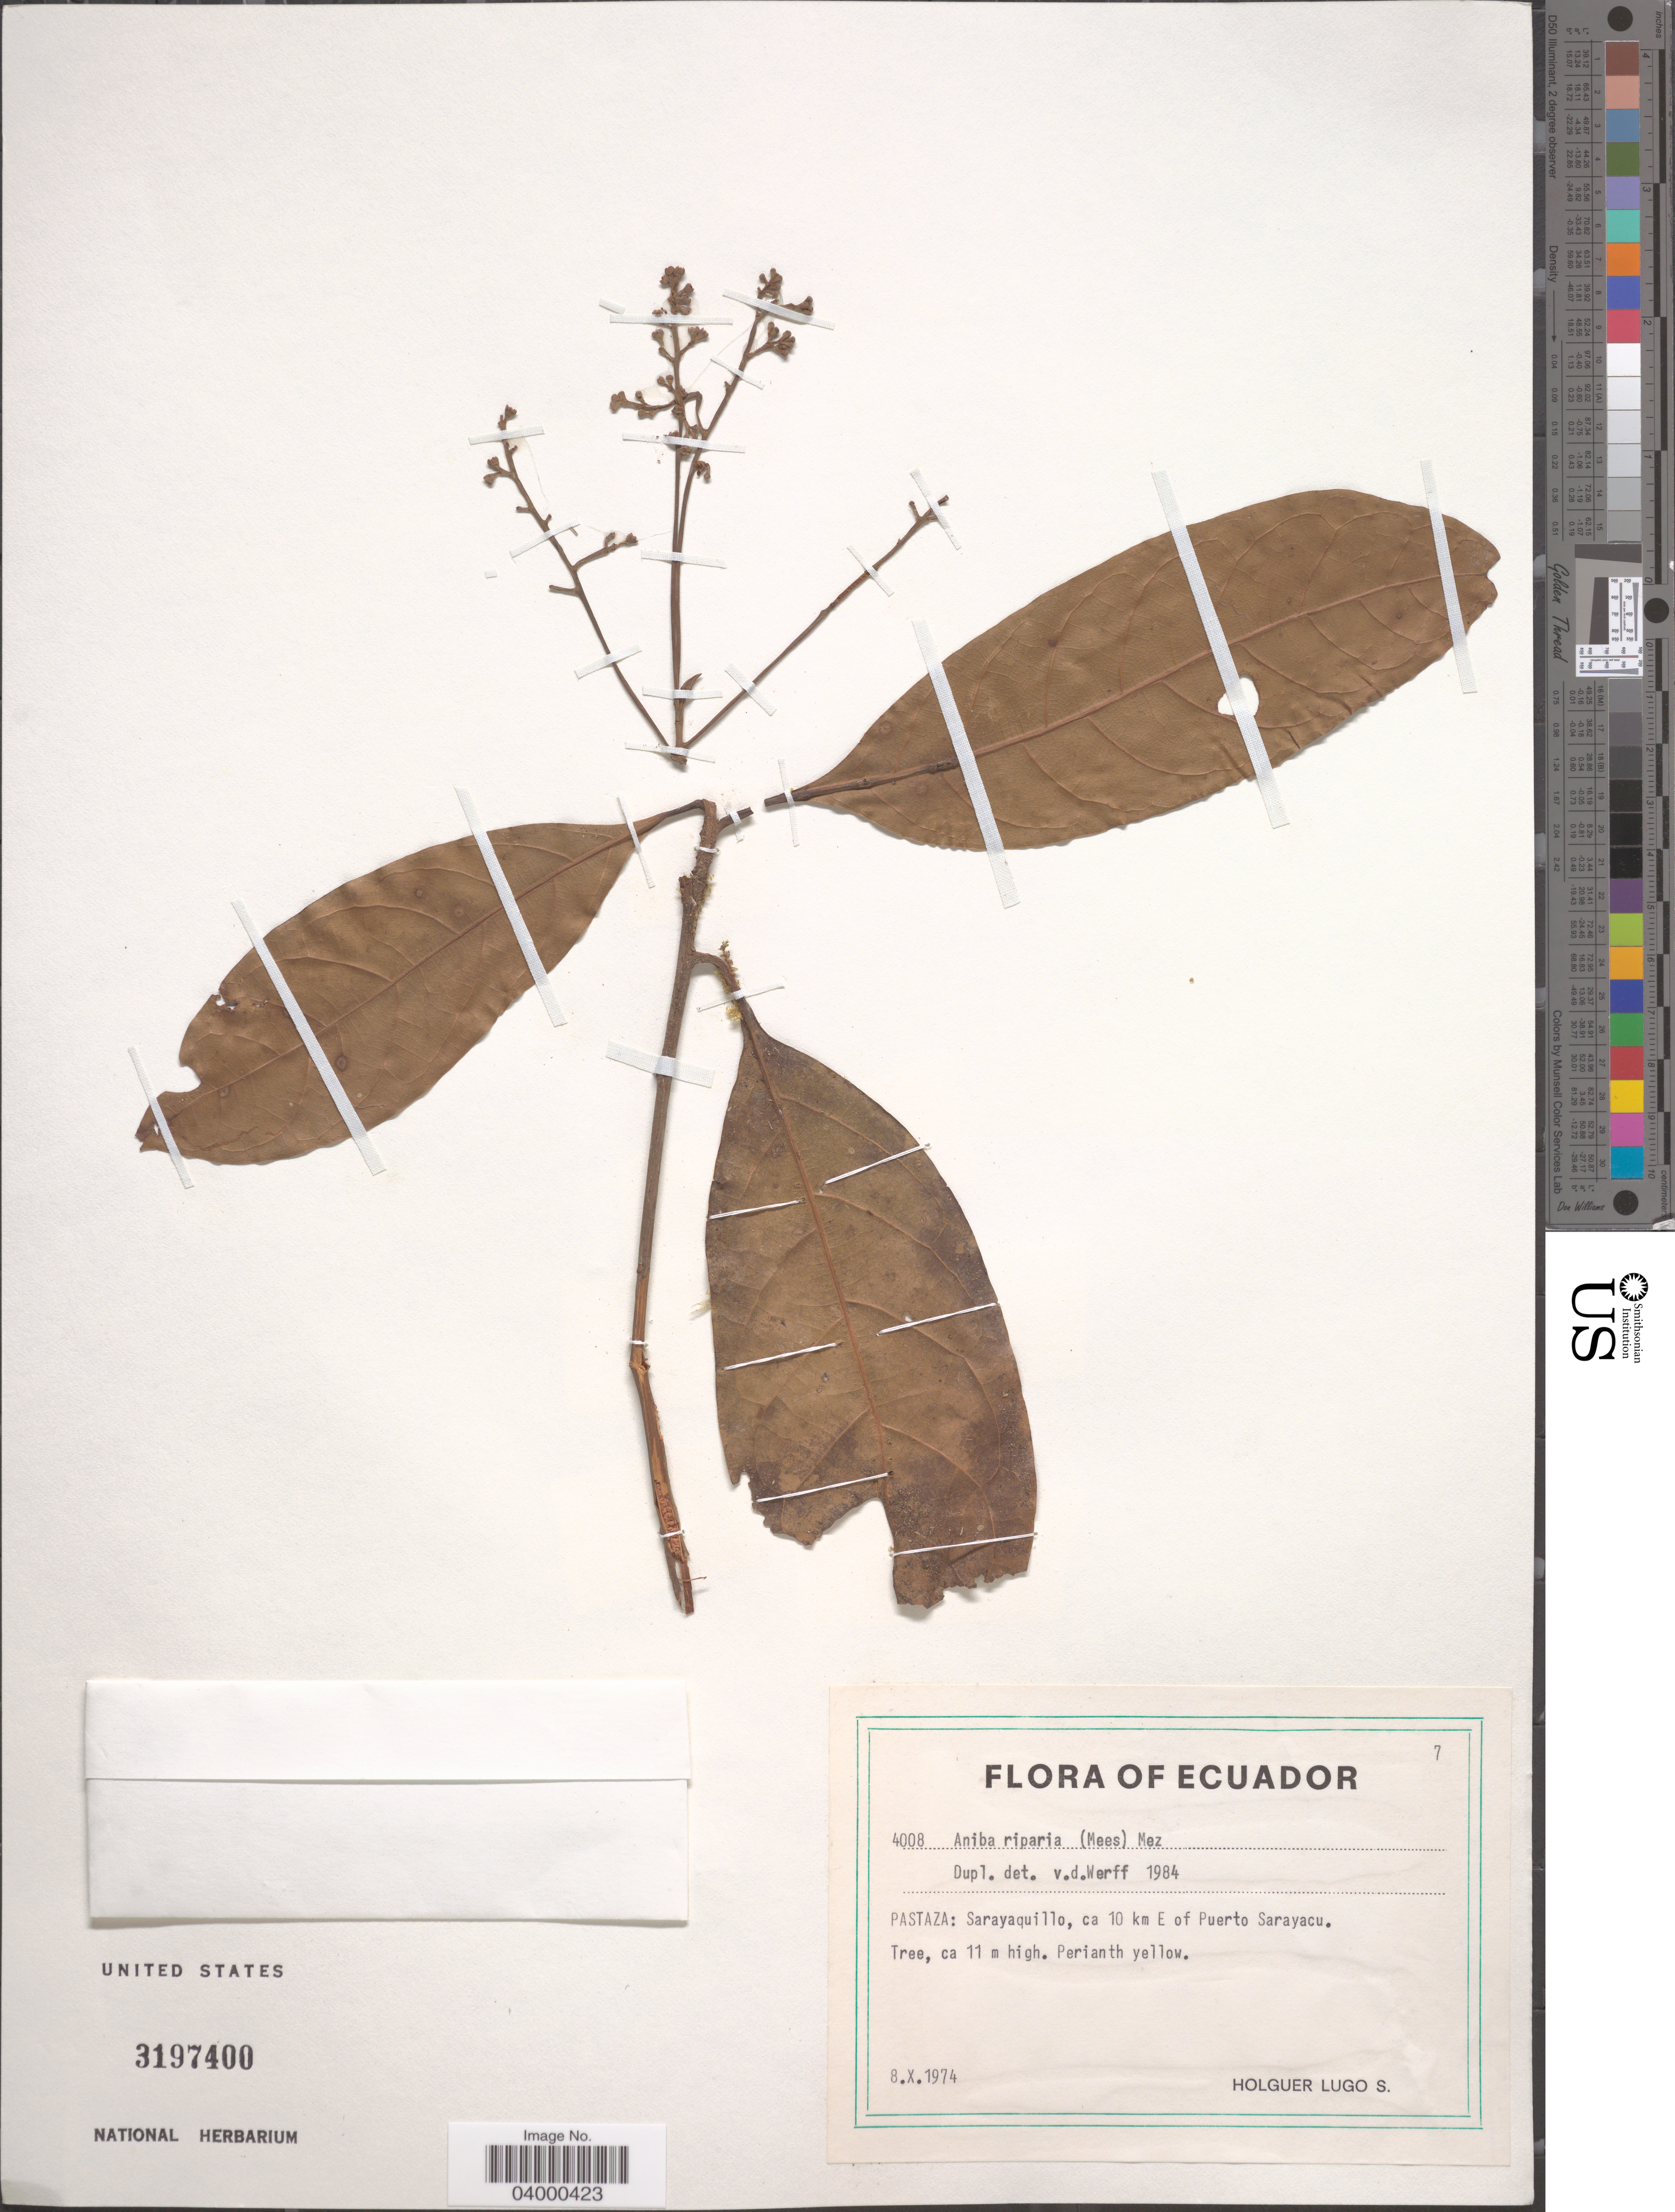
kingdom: Plantae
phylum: Tracheophyta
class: Magnoliopsida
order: Laurales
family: Lauraceae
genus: Aniba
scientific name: Aniba riparia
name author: (Nees) Mez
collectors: H. Lugo S.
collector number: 4008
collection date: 1974-10-08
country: Ecuador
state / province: Pastaza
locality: Sarayaquillo, ca 10 km E of Puerto Sarayacu.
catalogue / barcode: US 3197400